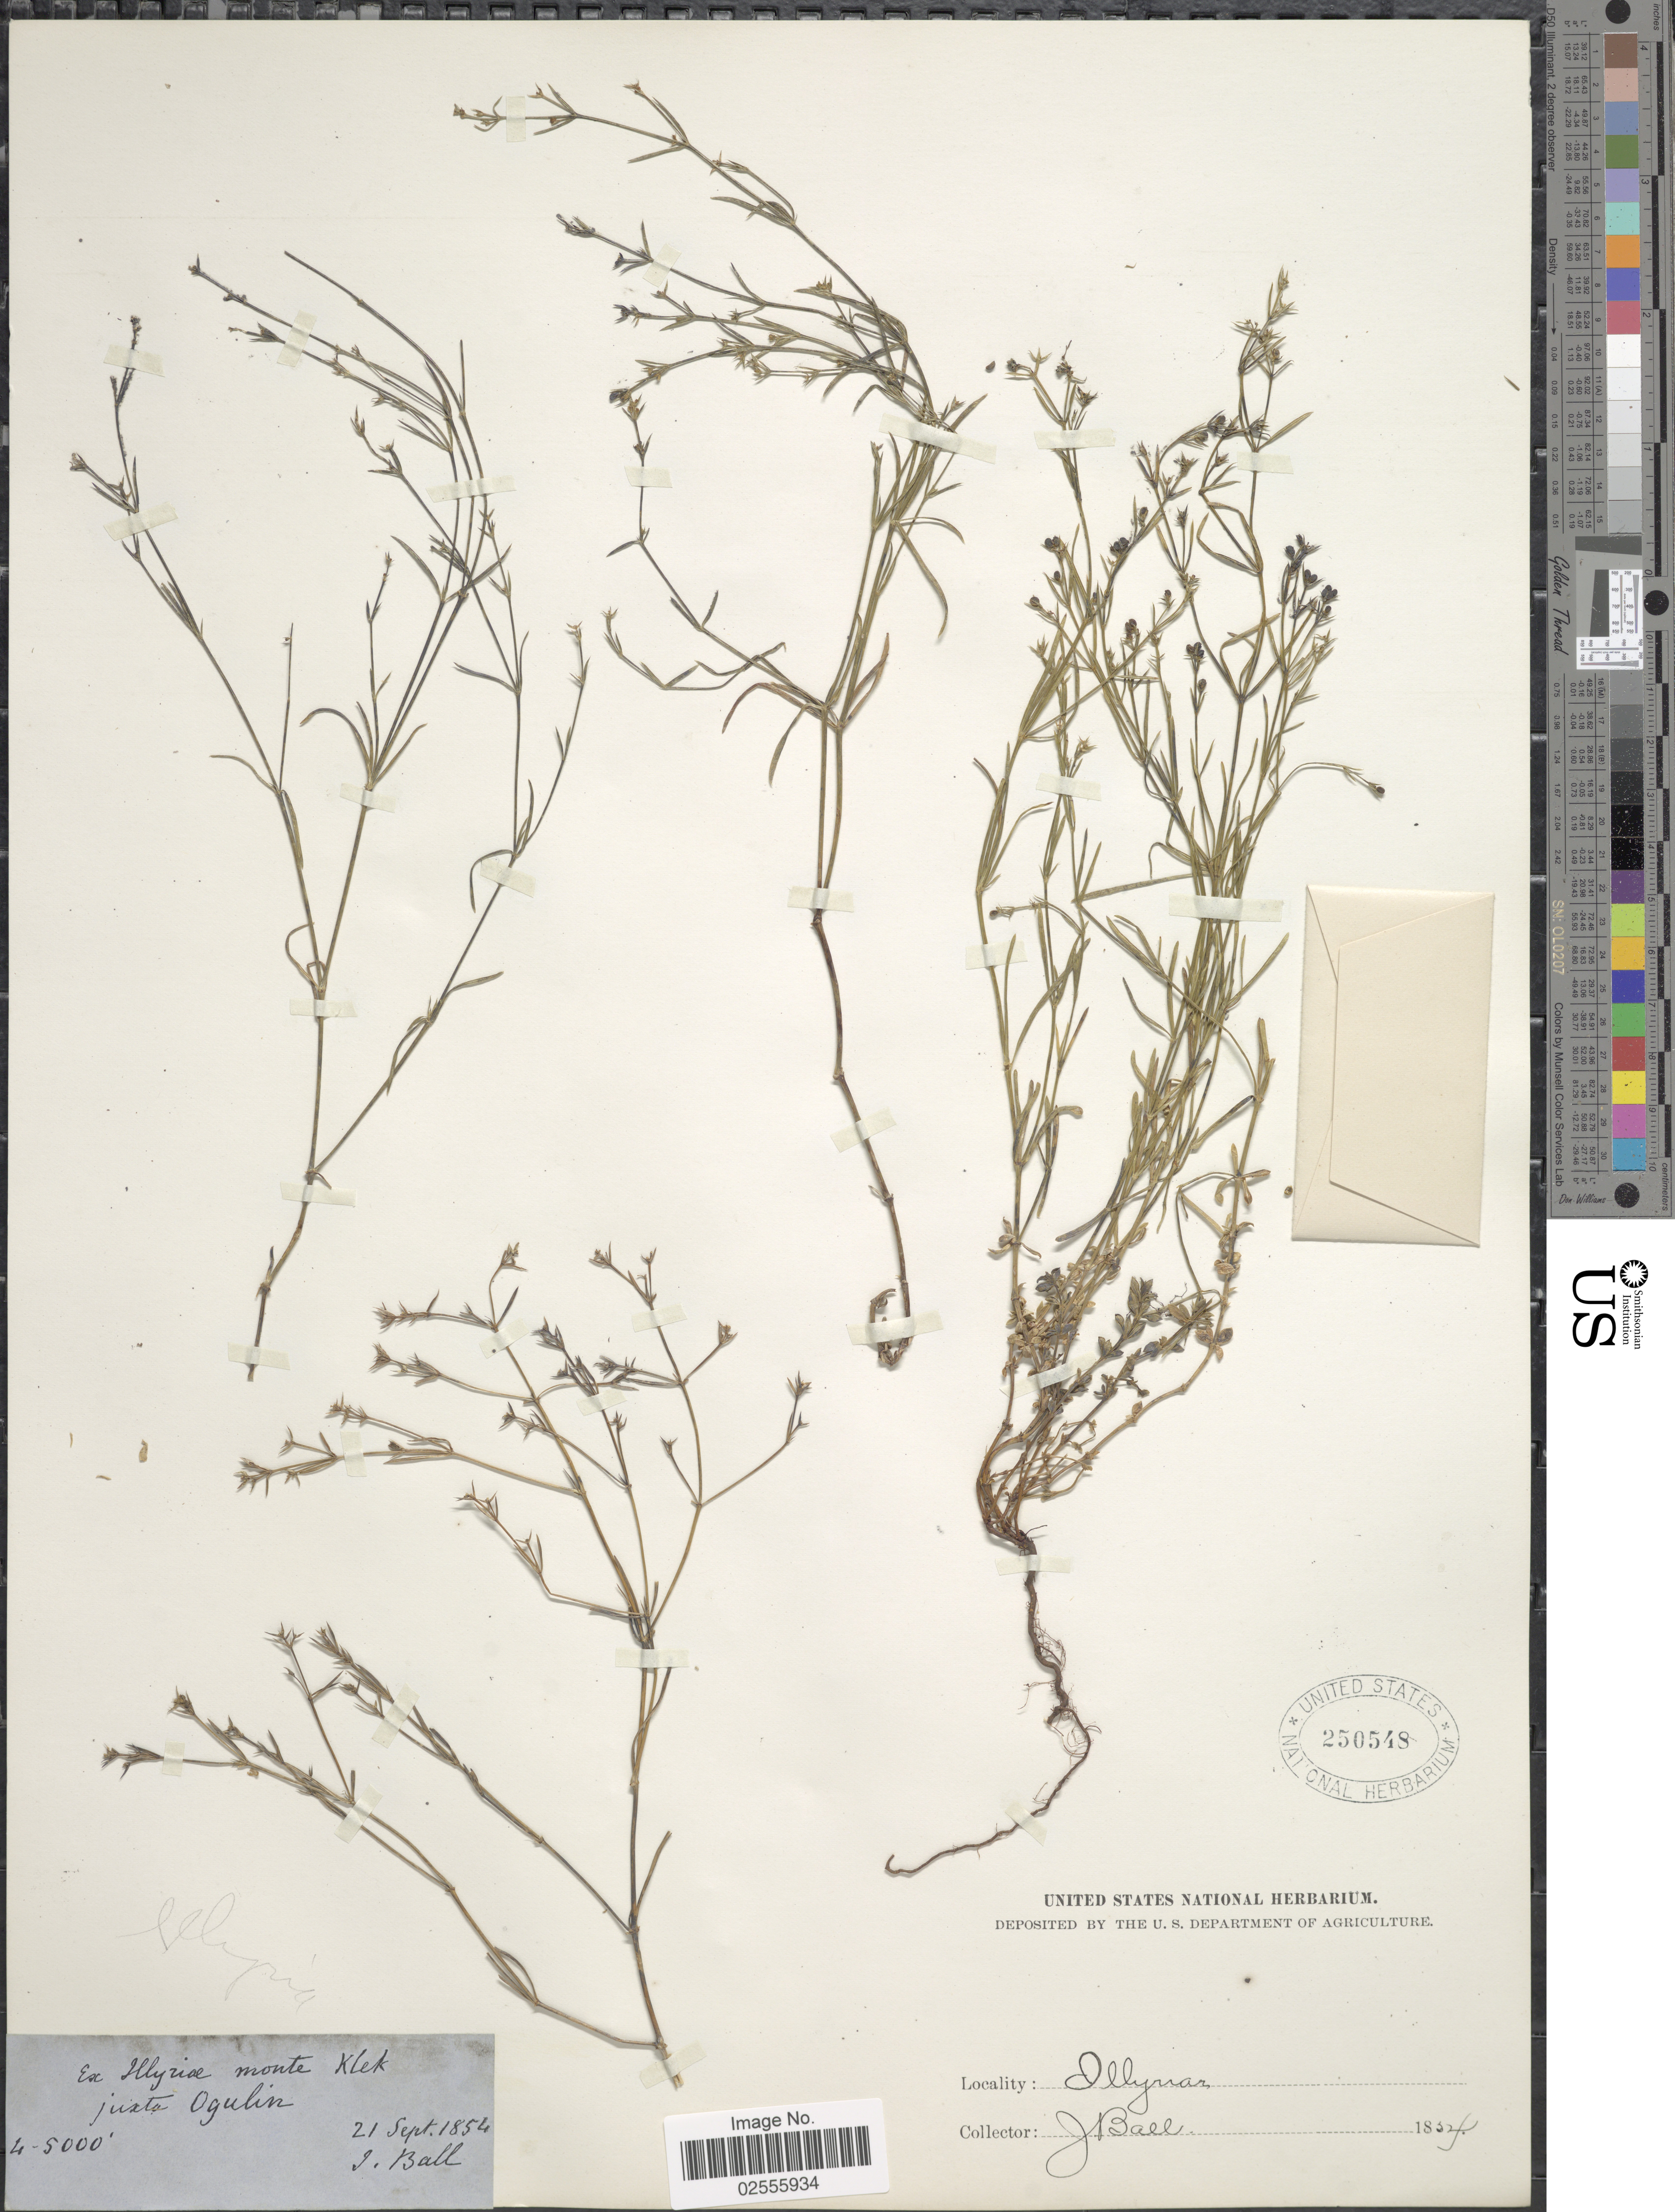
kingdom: Plantae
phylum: Tracheophyta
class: Magnoliopsida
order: Gentianales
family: Rubiaceae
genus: Asperula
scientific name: Asperula sp.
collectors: J. Ball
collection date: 1854-09-21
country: Croatia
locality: Ex Illyriae monte Klek juxta Ogulin, Illyrian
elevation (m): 1219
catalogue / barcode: US 250548